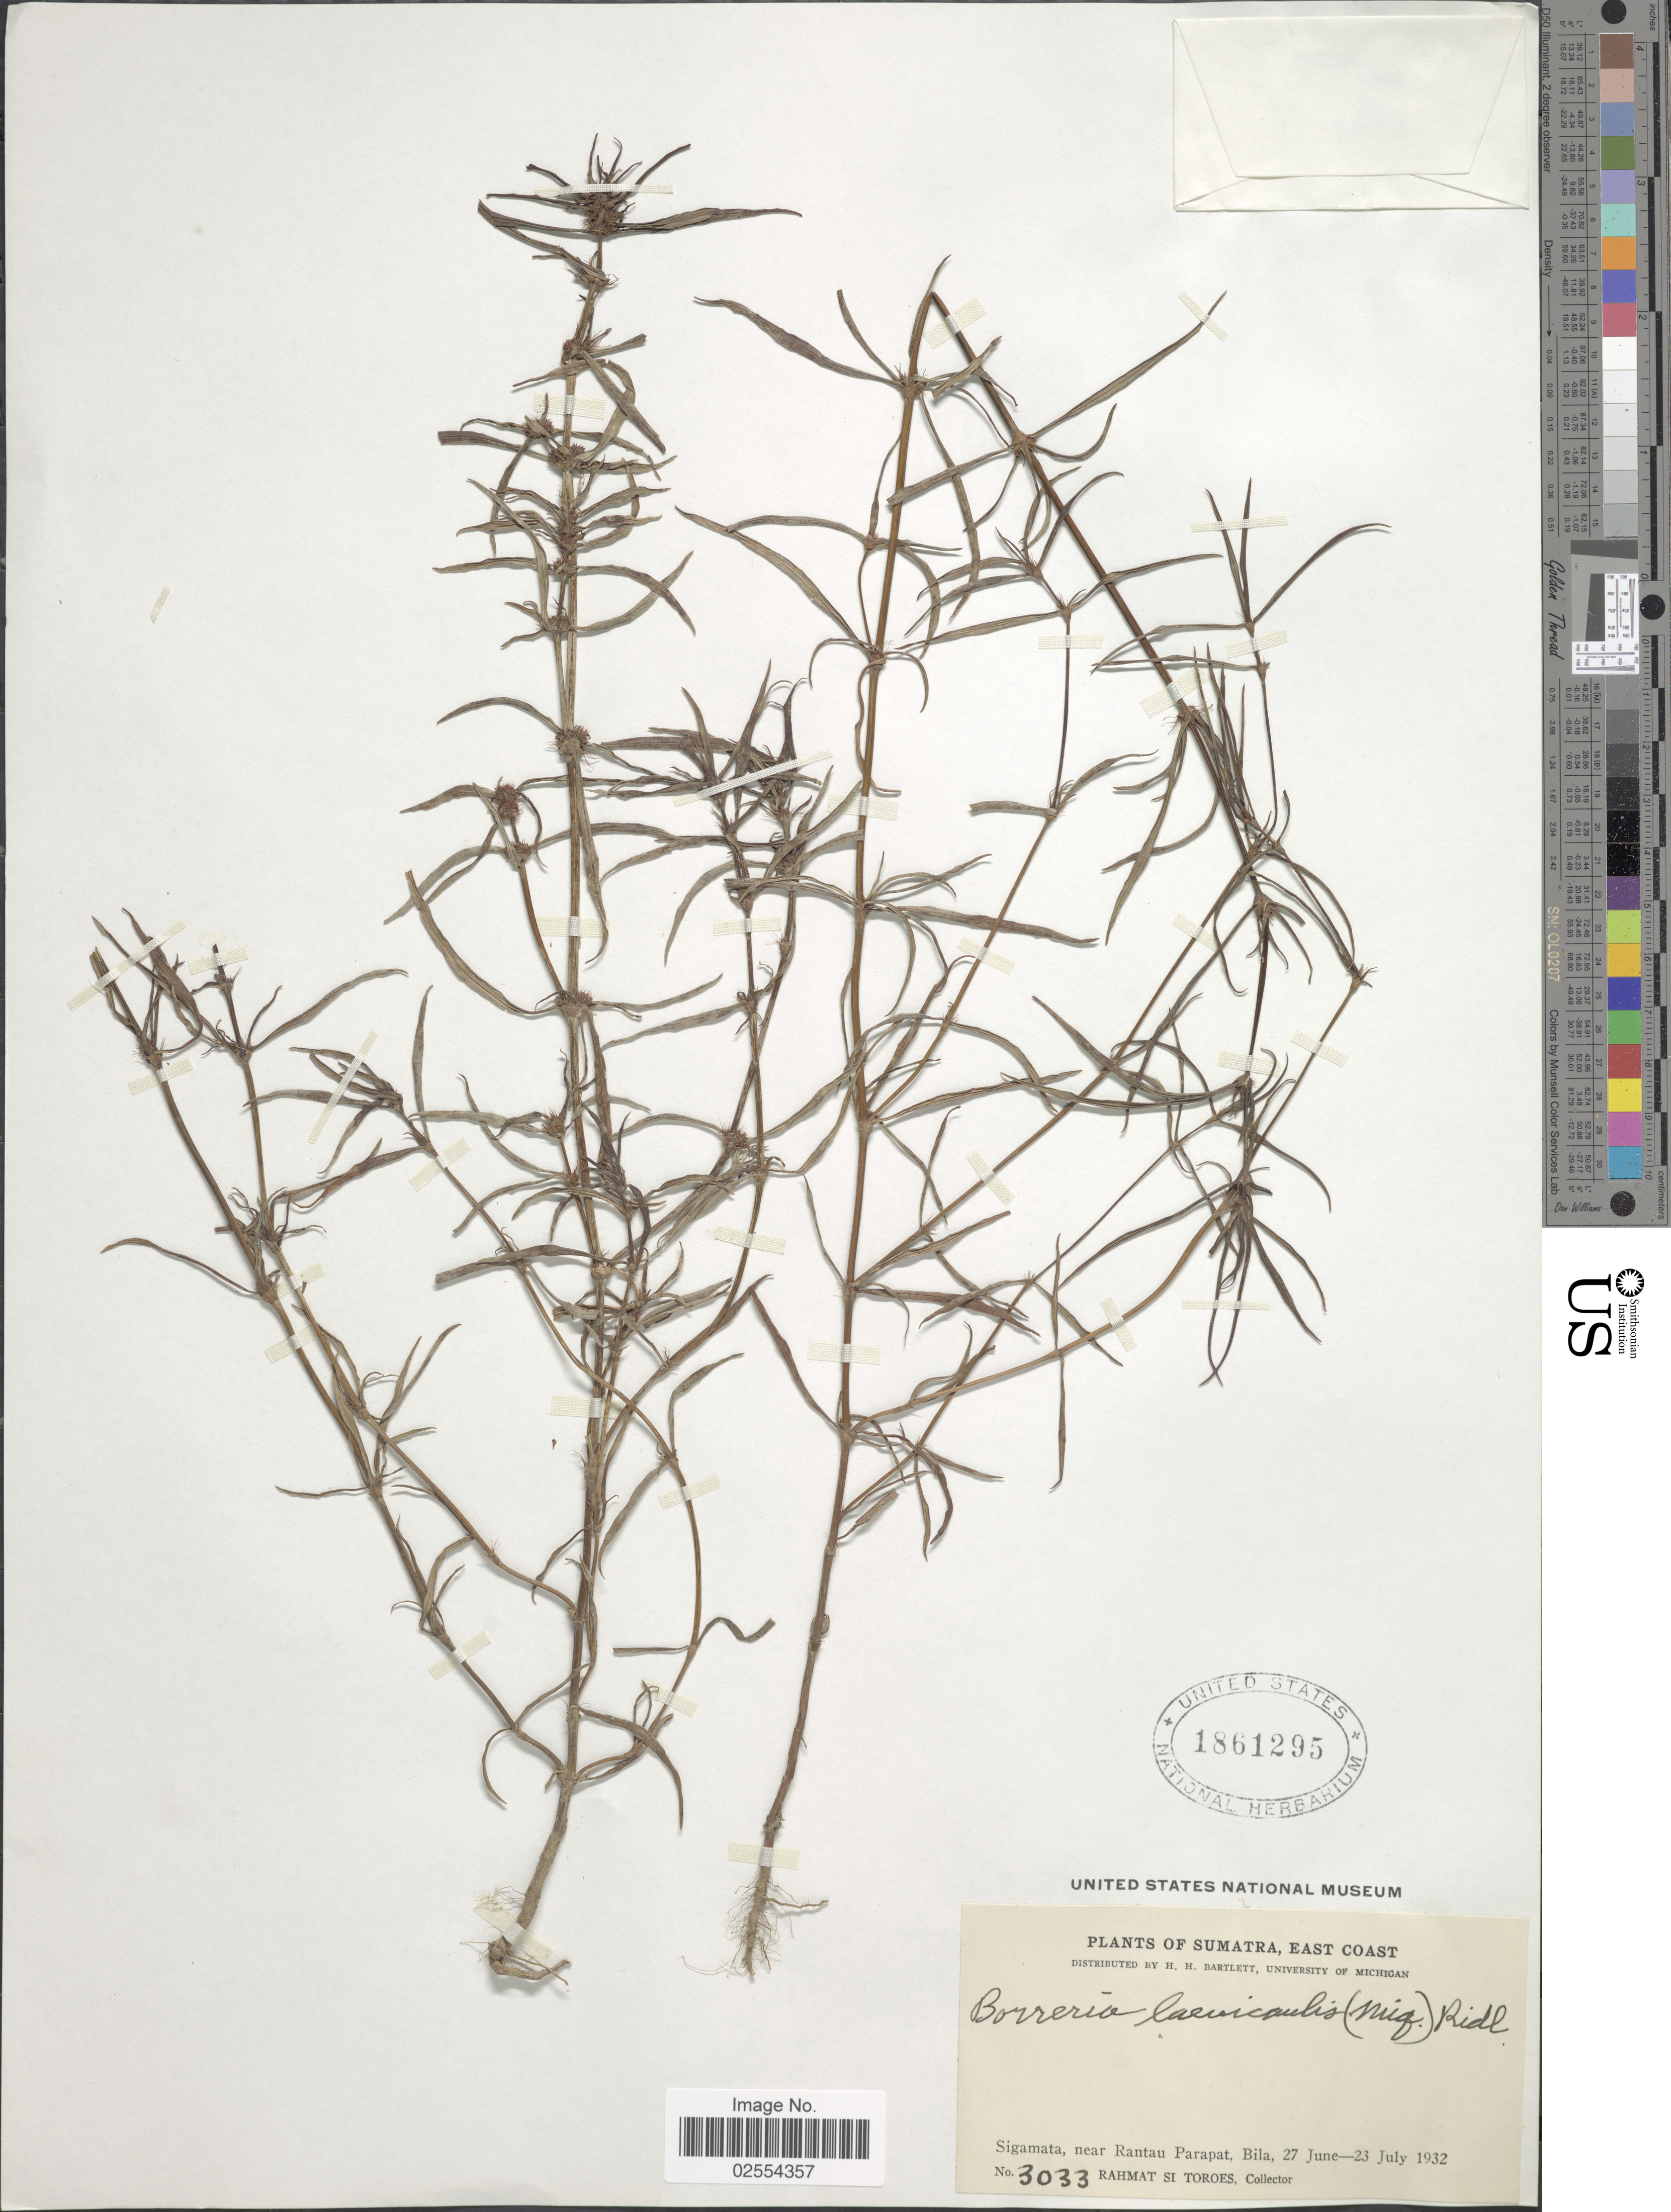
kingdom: Plantae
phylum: Tracheophyta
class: Magnoliopsida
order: Gentianales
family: Rubiaceae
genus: Spermacoce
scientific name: Spermacoce laevicaulis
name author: Miq.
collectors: Rahmat Si Boeea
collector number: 3033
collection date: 1932-06-27/1932-07-23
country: Indonesia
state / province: Sumatra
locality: East Coast, Sigamata, near Rantau Parapat, Bila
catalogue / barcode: US 1861295